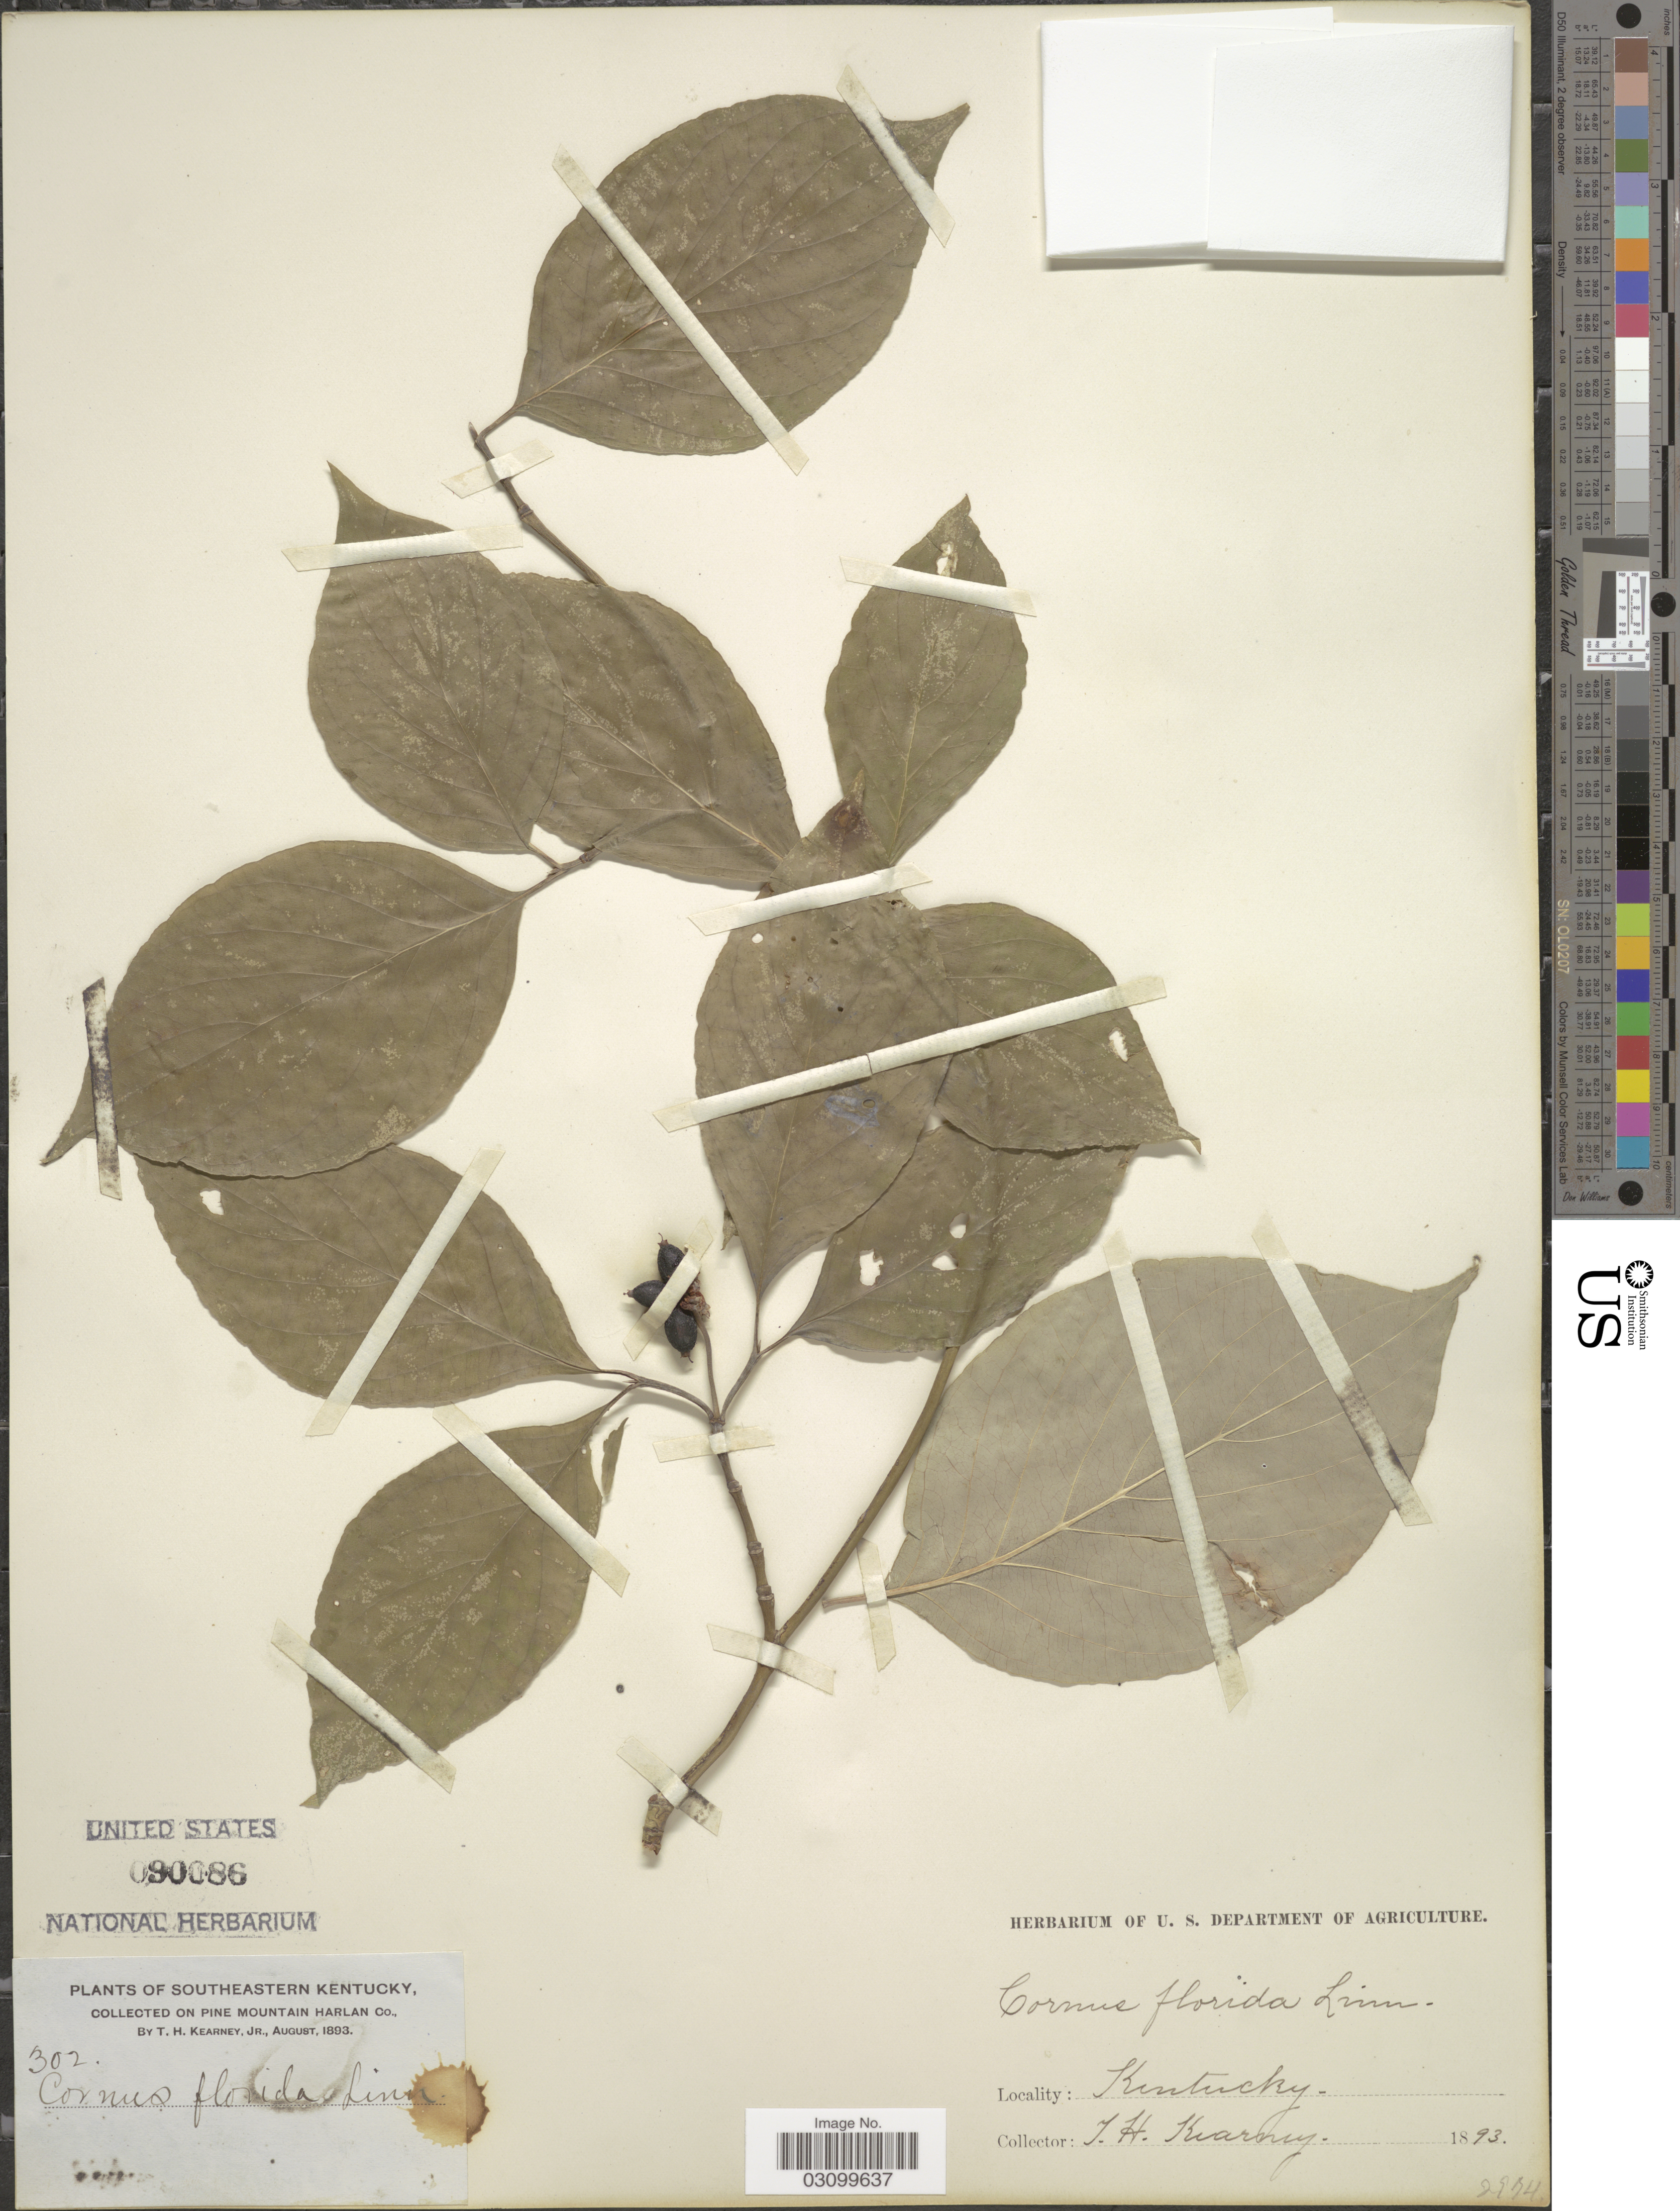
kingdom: Plantae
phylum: Tracheophyta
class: Magnoliopsida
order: Cornales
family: Cornaceae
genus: Cornus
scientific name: Cornus florida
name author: L.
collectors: T. H. Kearney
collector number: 302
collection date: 1893-08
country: United States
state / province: Kentucky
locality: Southeastern Kentucky. On Pine Mountains Harlan Co.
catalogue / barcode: US 90086